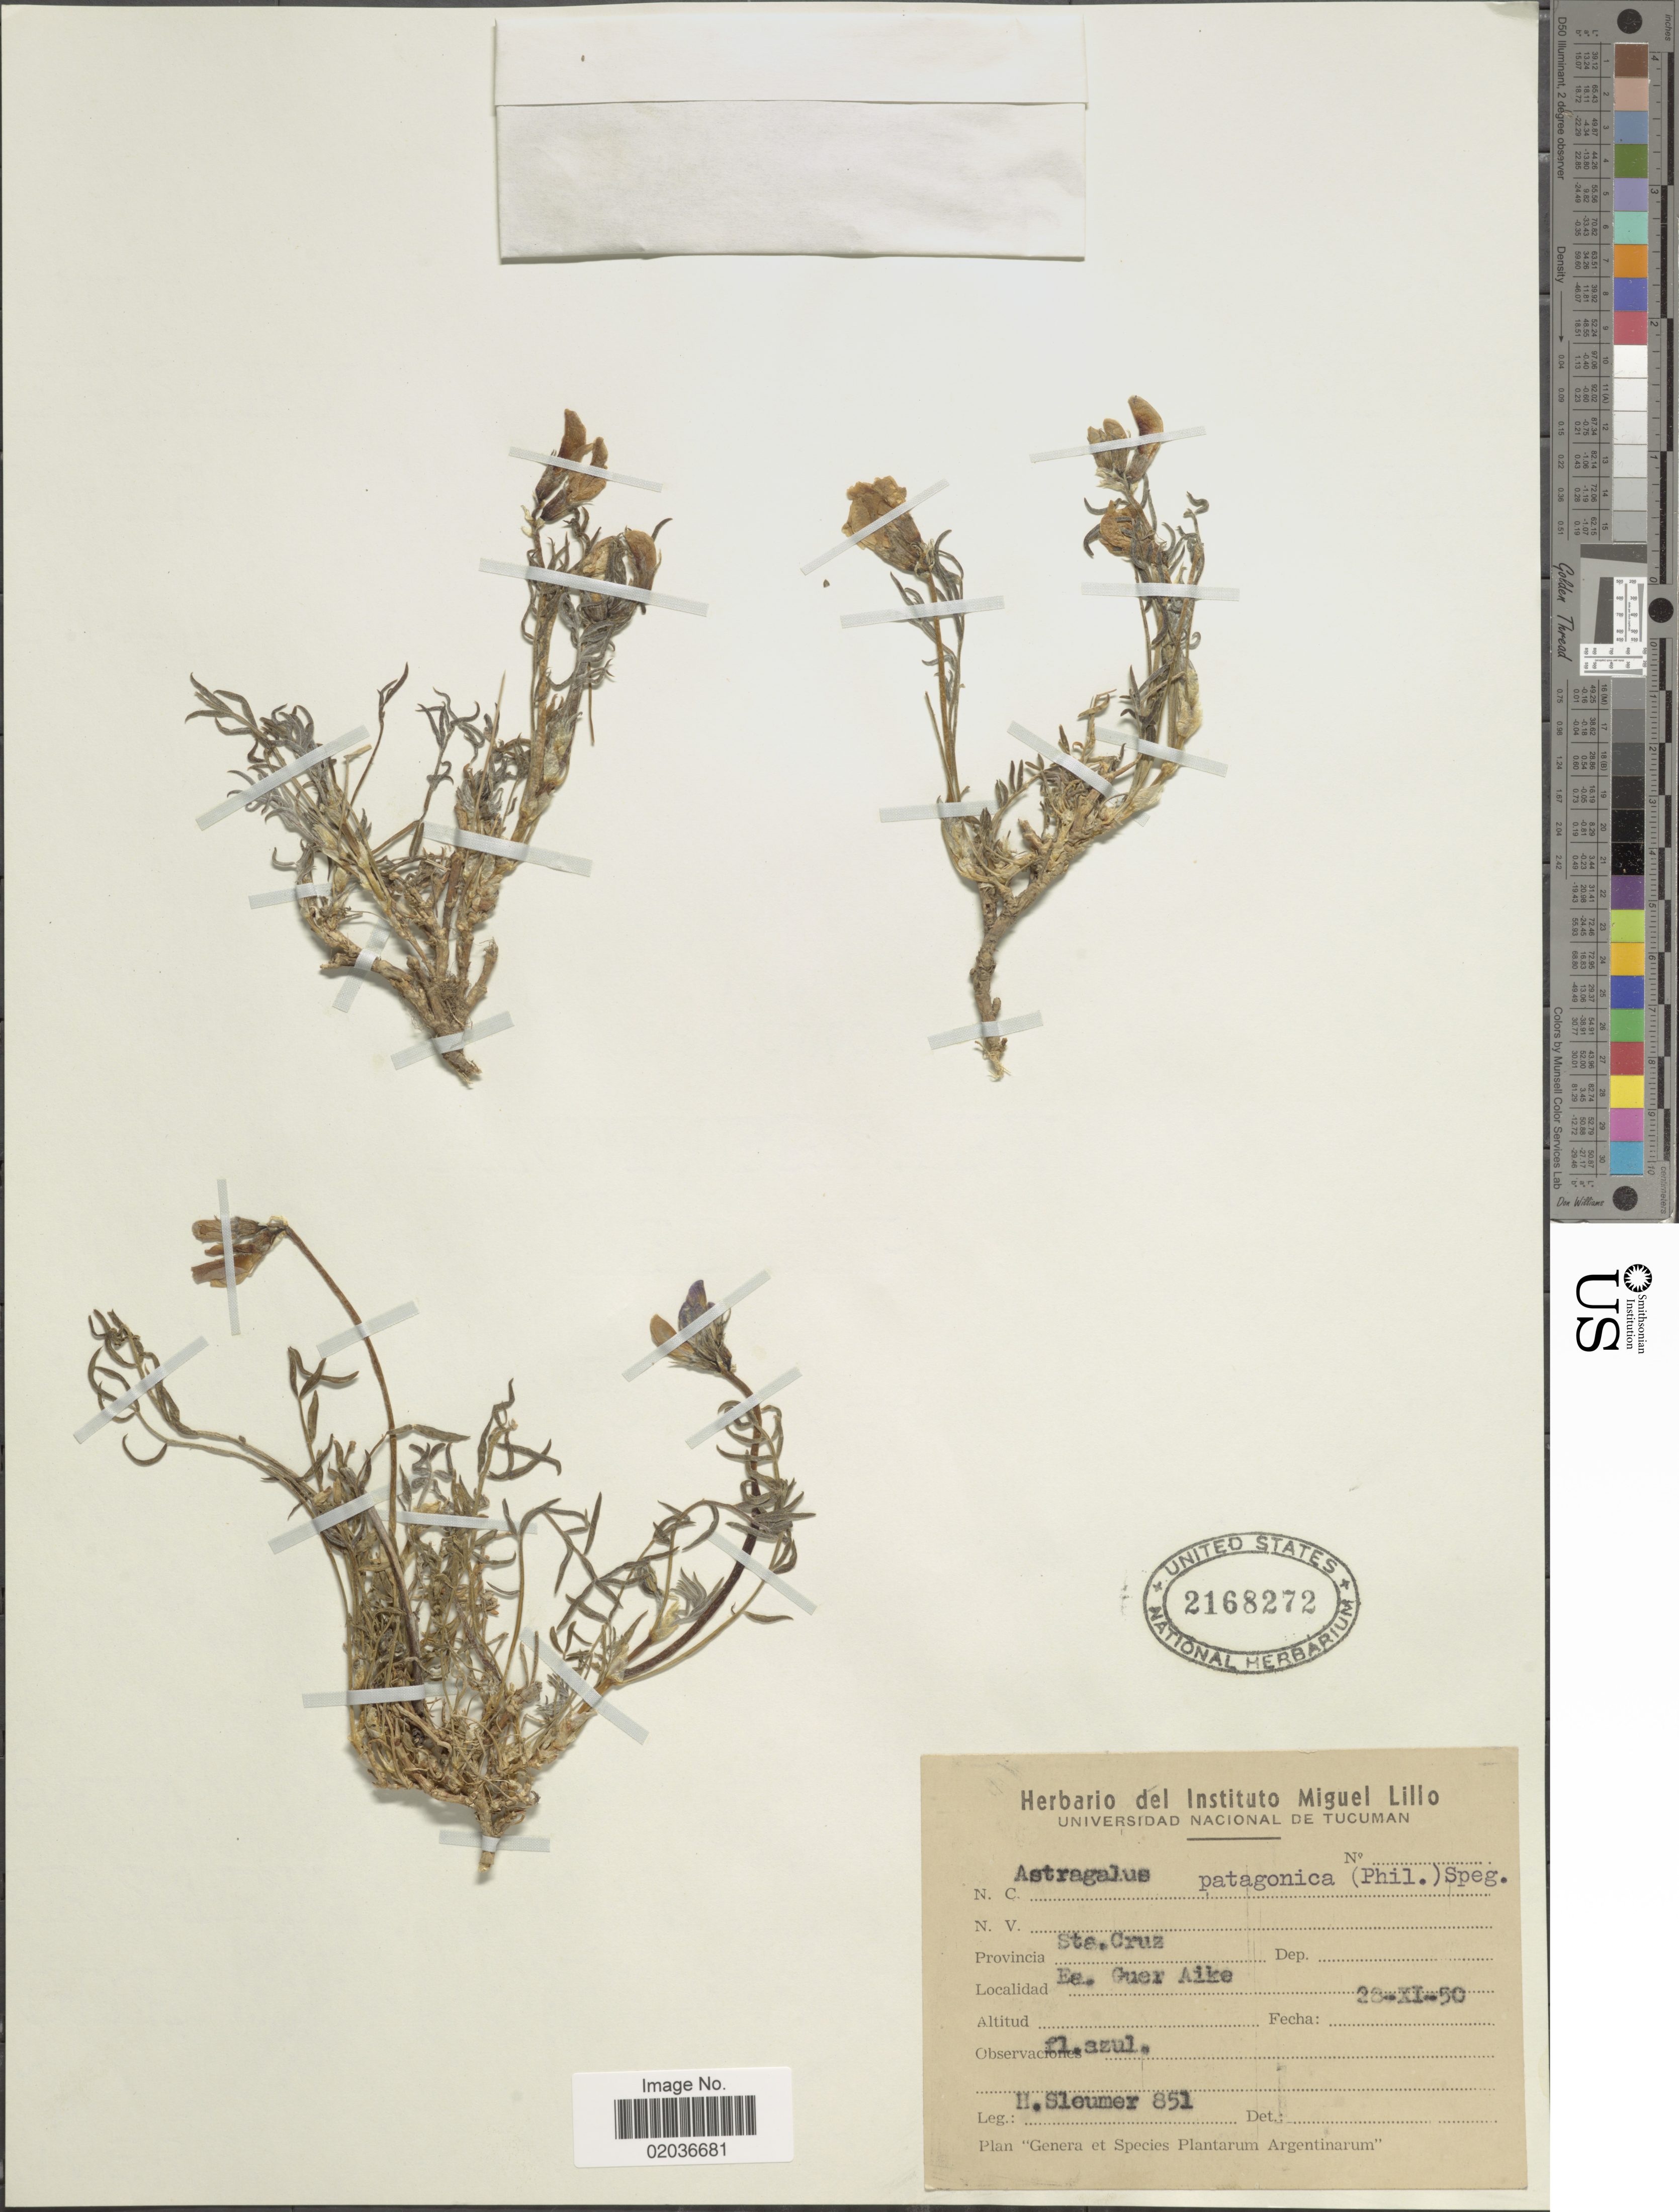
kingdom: Plantae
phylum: Tracheophyta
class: Magnoliopsida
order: Fabales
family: Fabaceae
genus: Astragalus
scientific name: Astragalus patagonicus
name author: (Phil.) Speg.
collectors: H. O. Sleumer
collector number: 851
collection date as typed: Transcribed d/m/y: 28/11/50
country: Argentina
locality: Provincia Sta. Cruz. Ea. Guer Aike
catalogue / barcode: US 2168272